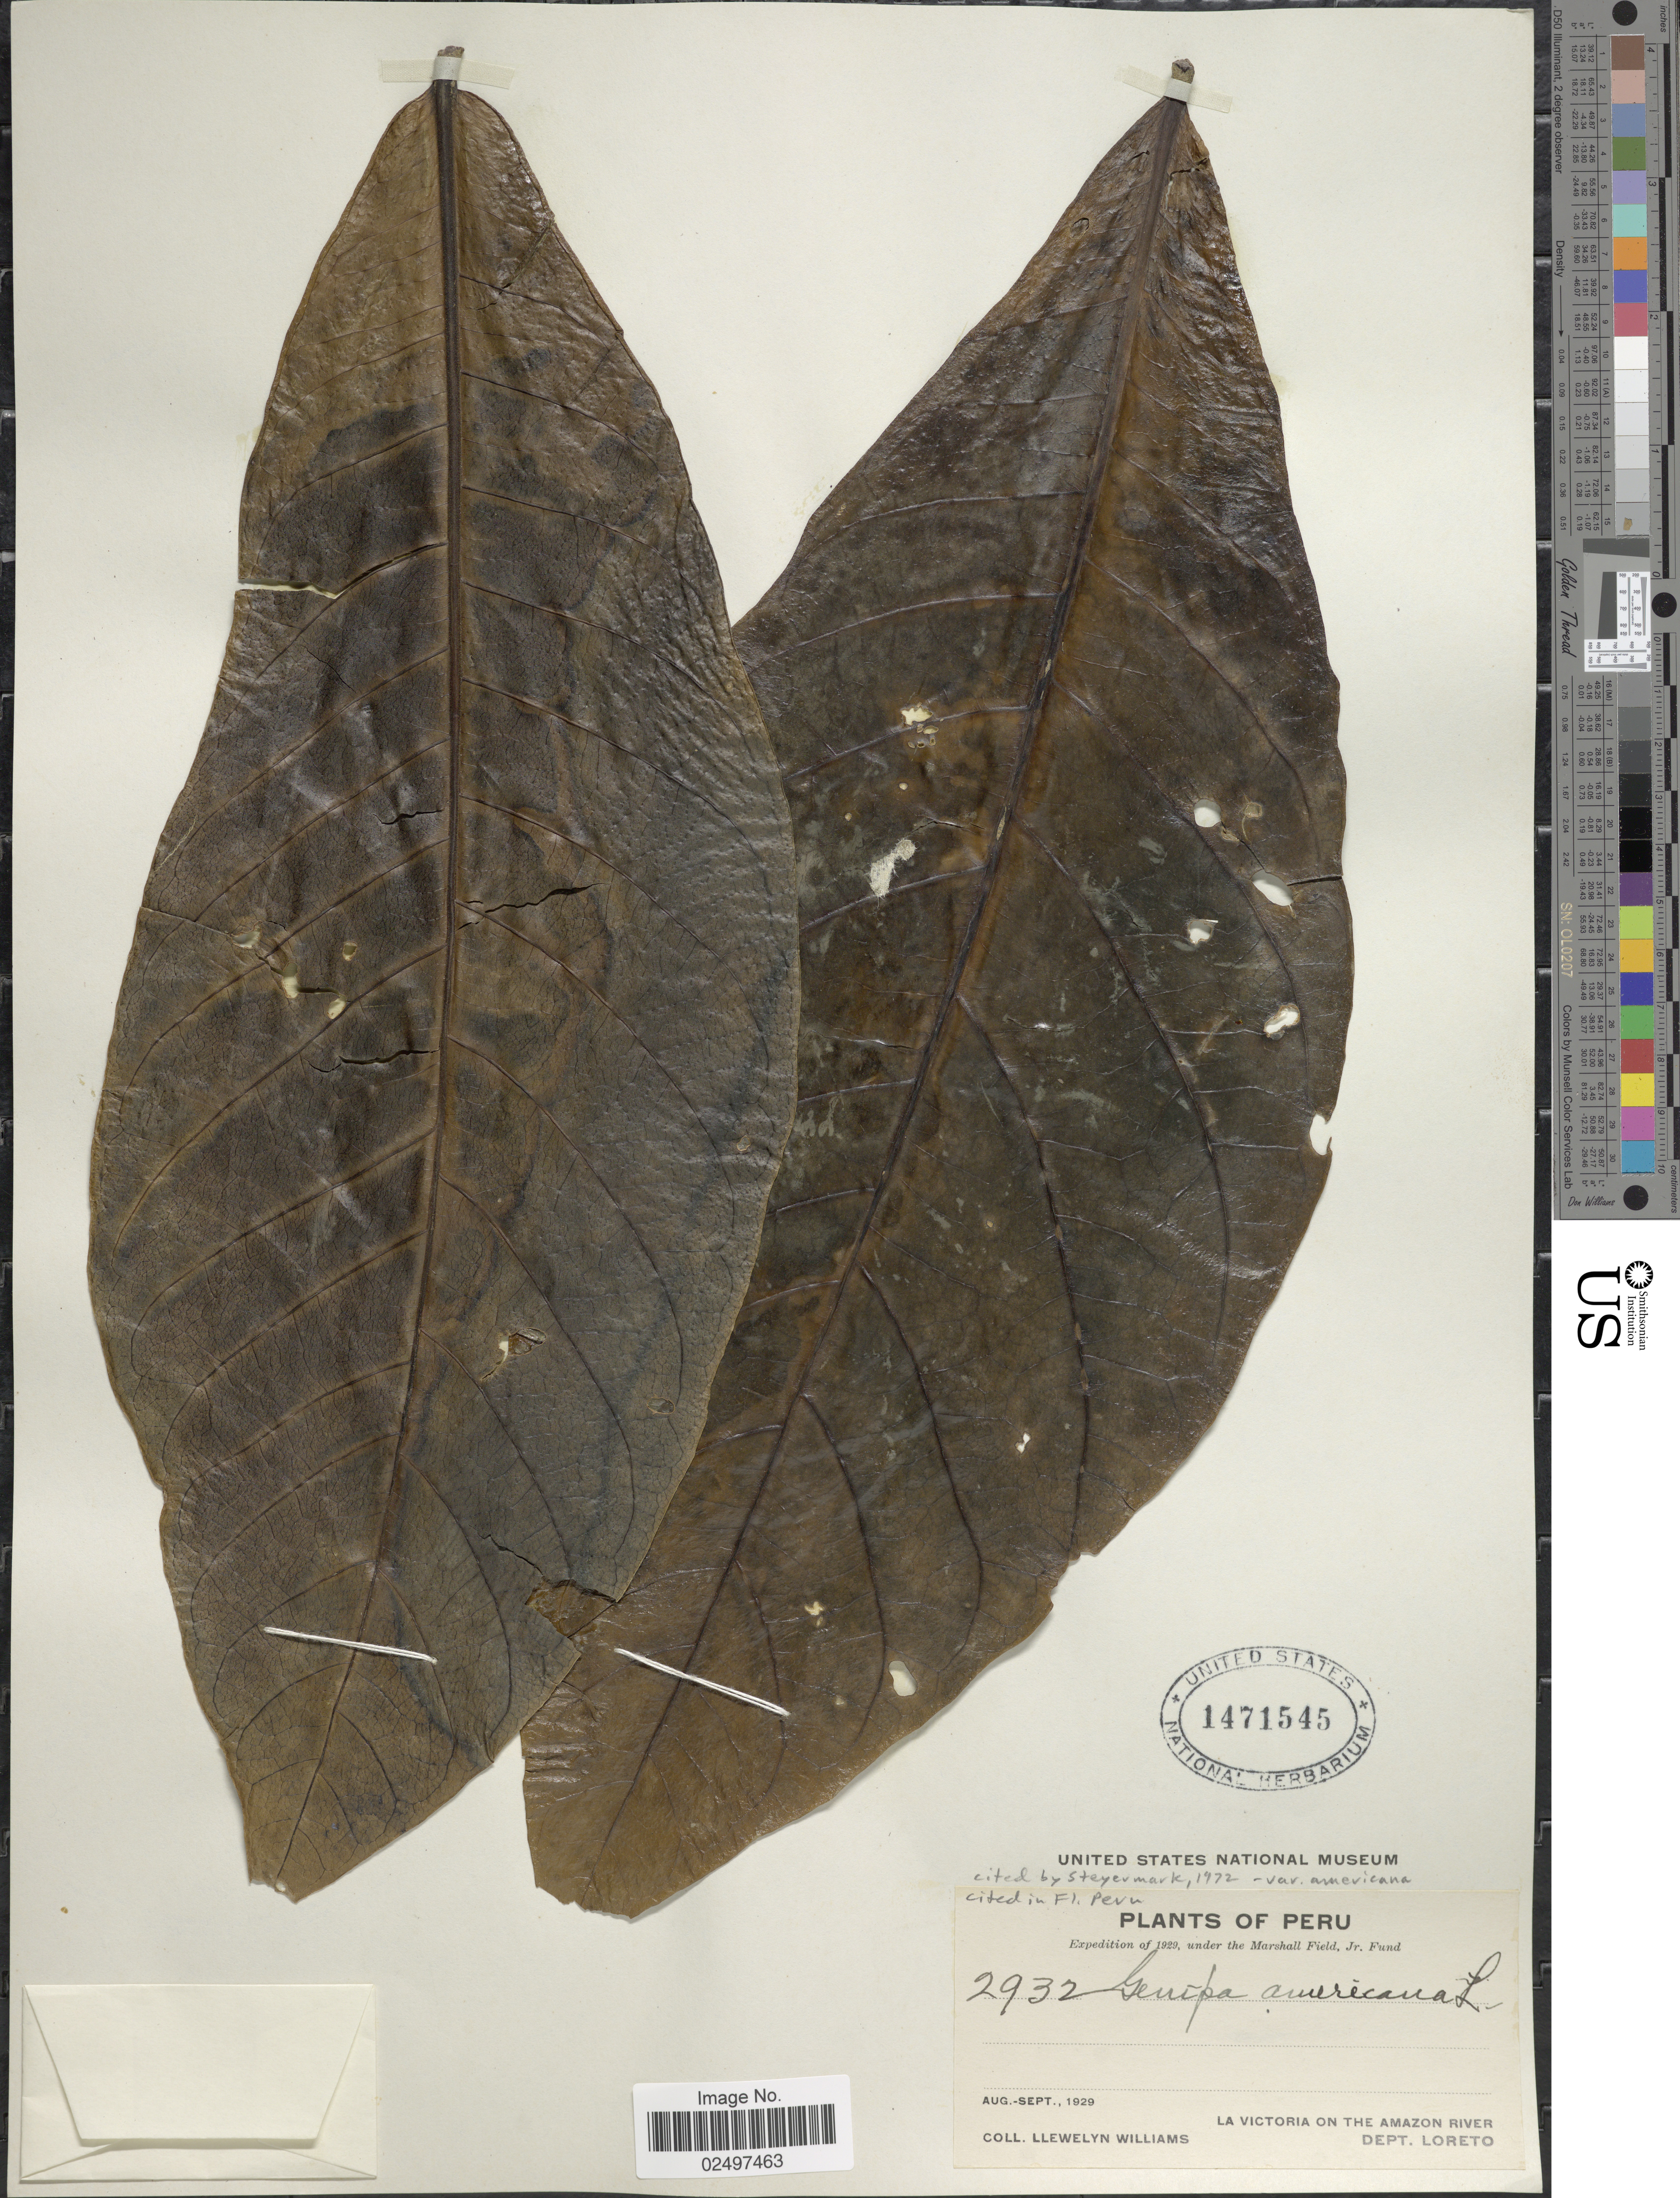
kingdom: Plantae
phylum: Tracheophyta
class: Magnoliopsida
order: Gentianales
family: Rubiaceae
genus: Genipa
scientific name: Genipa americana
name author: L.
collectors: Ll. Williams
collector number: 2932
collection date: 1929-08/1929-09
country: Peru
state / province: Loreto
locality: La Victoria on the Amazon River, Dept. Loreto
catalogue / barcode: US 1471545